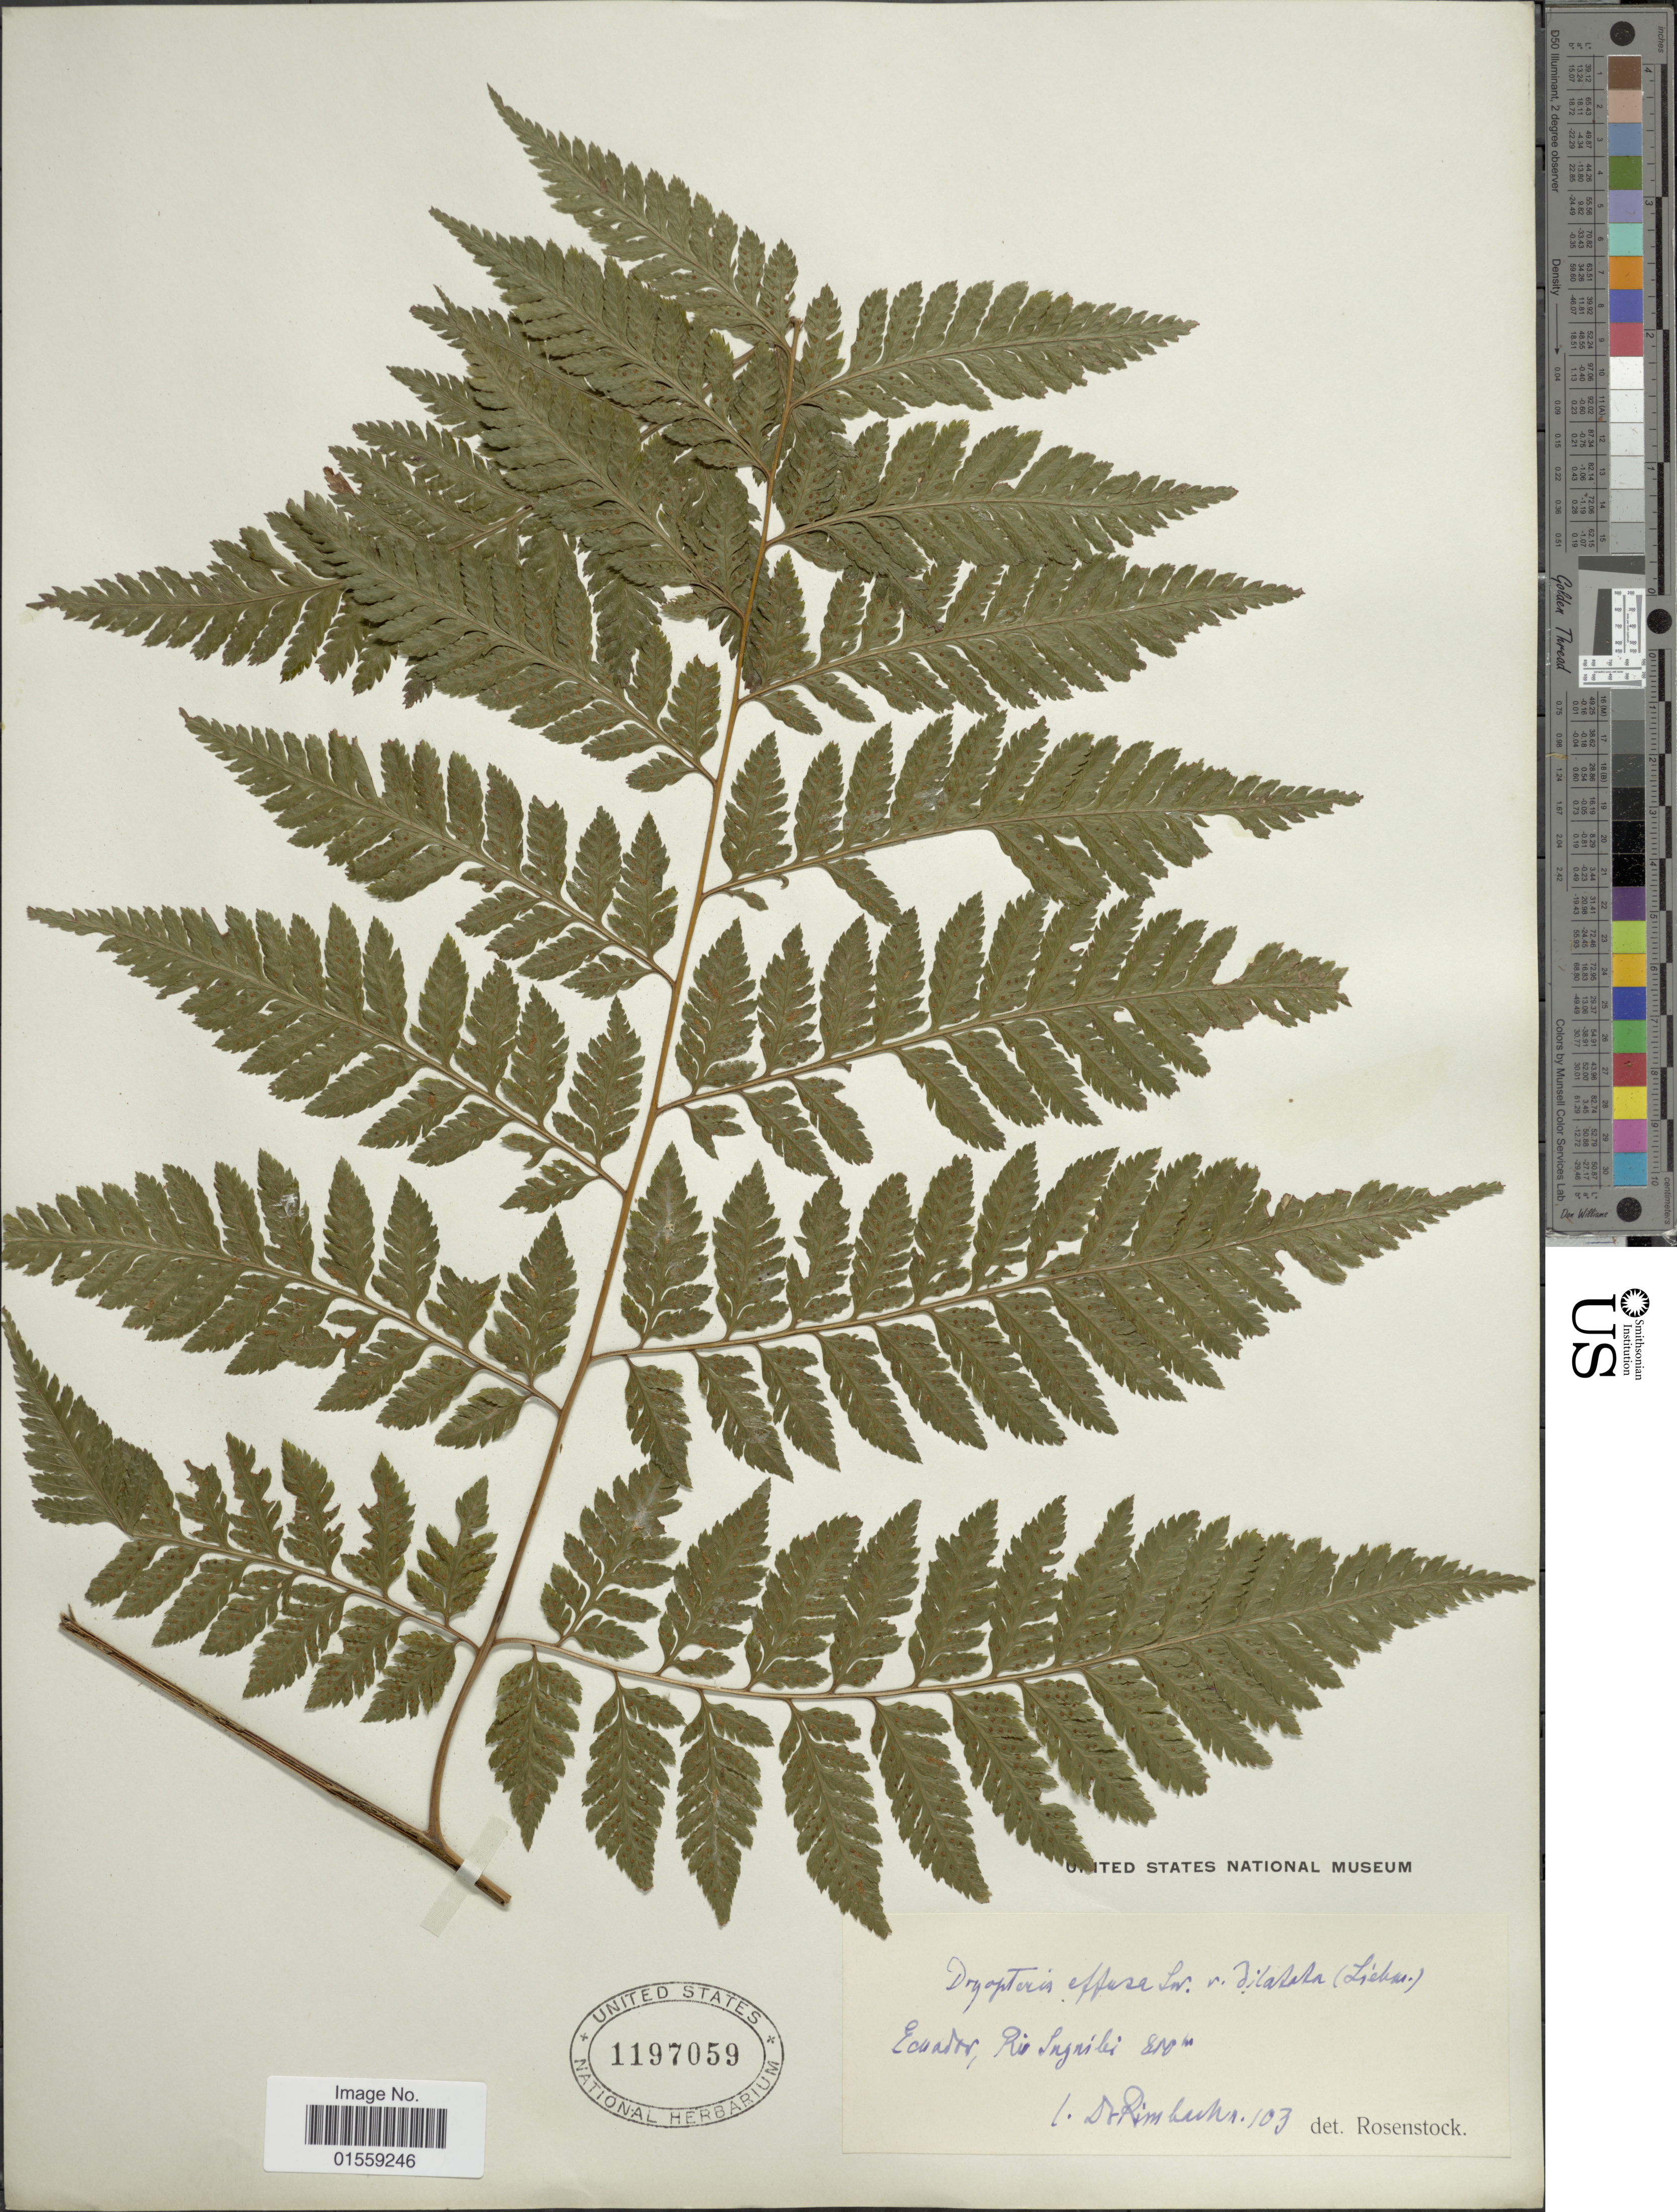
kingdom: Plantae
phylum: Tracheophyta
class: Polypodiopsida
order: Polypodiales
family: Dryopteridaceae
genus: Parapolystichum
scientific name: Parapolystichum effusum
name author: (Sw.) Ching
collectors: Rimbach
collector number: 103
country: Ecuador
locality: Rio Suguibi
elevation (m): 850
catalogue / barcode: US 1197059